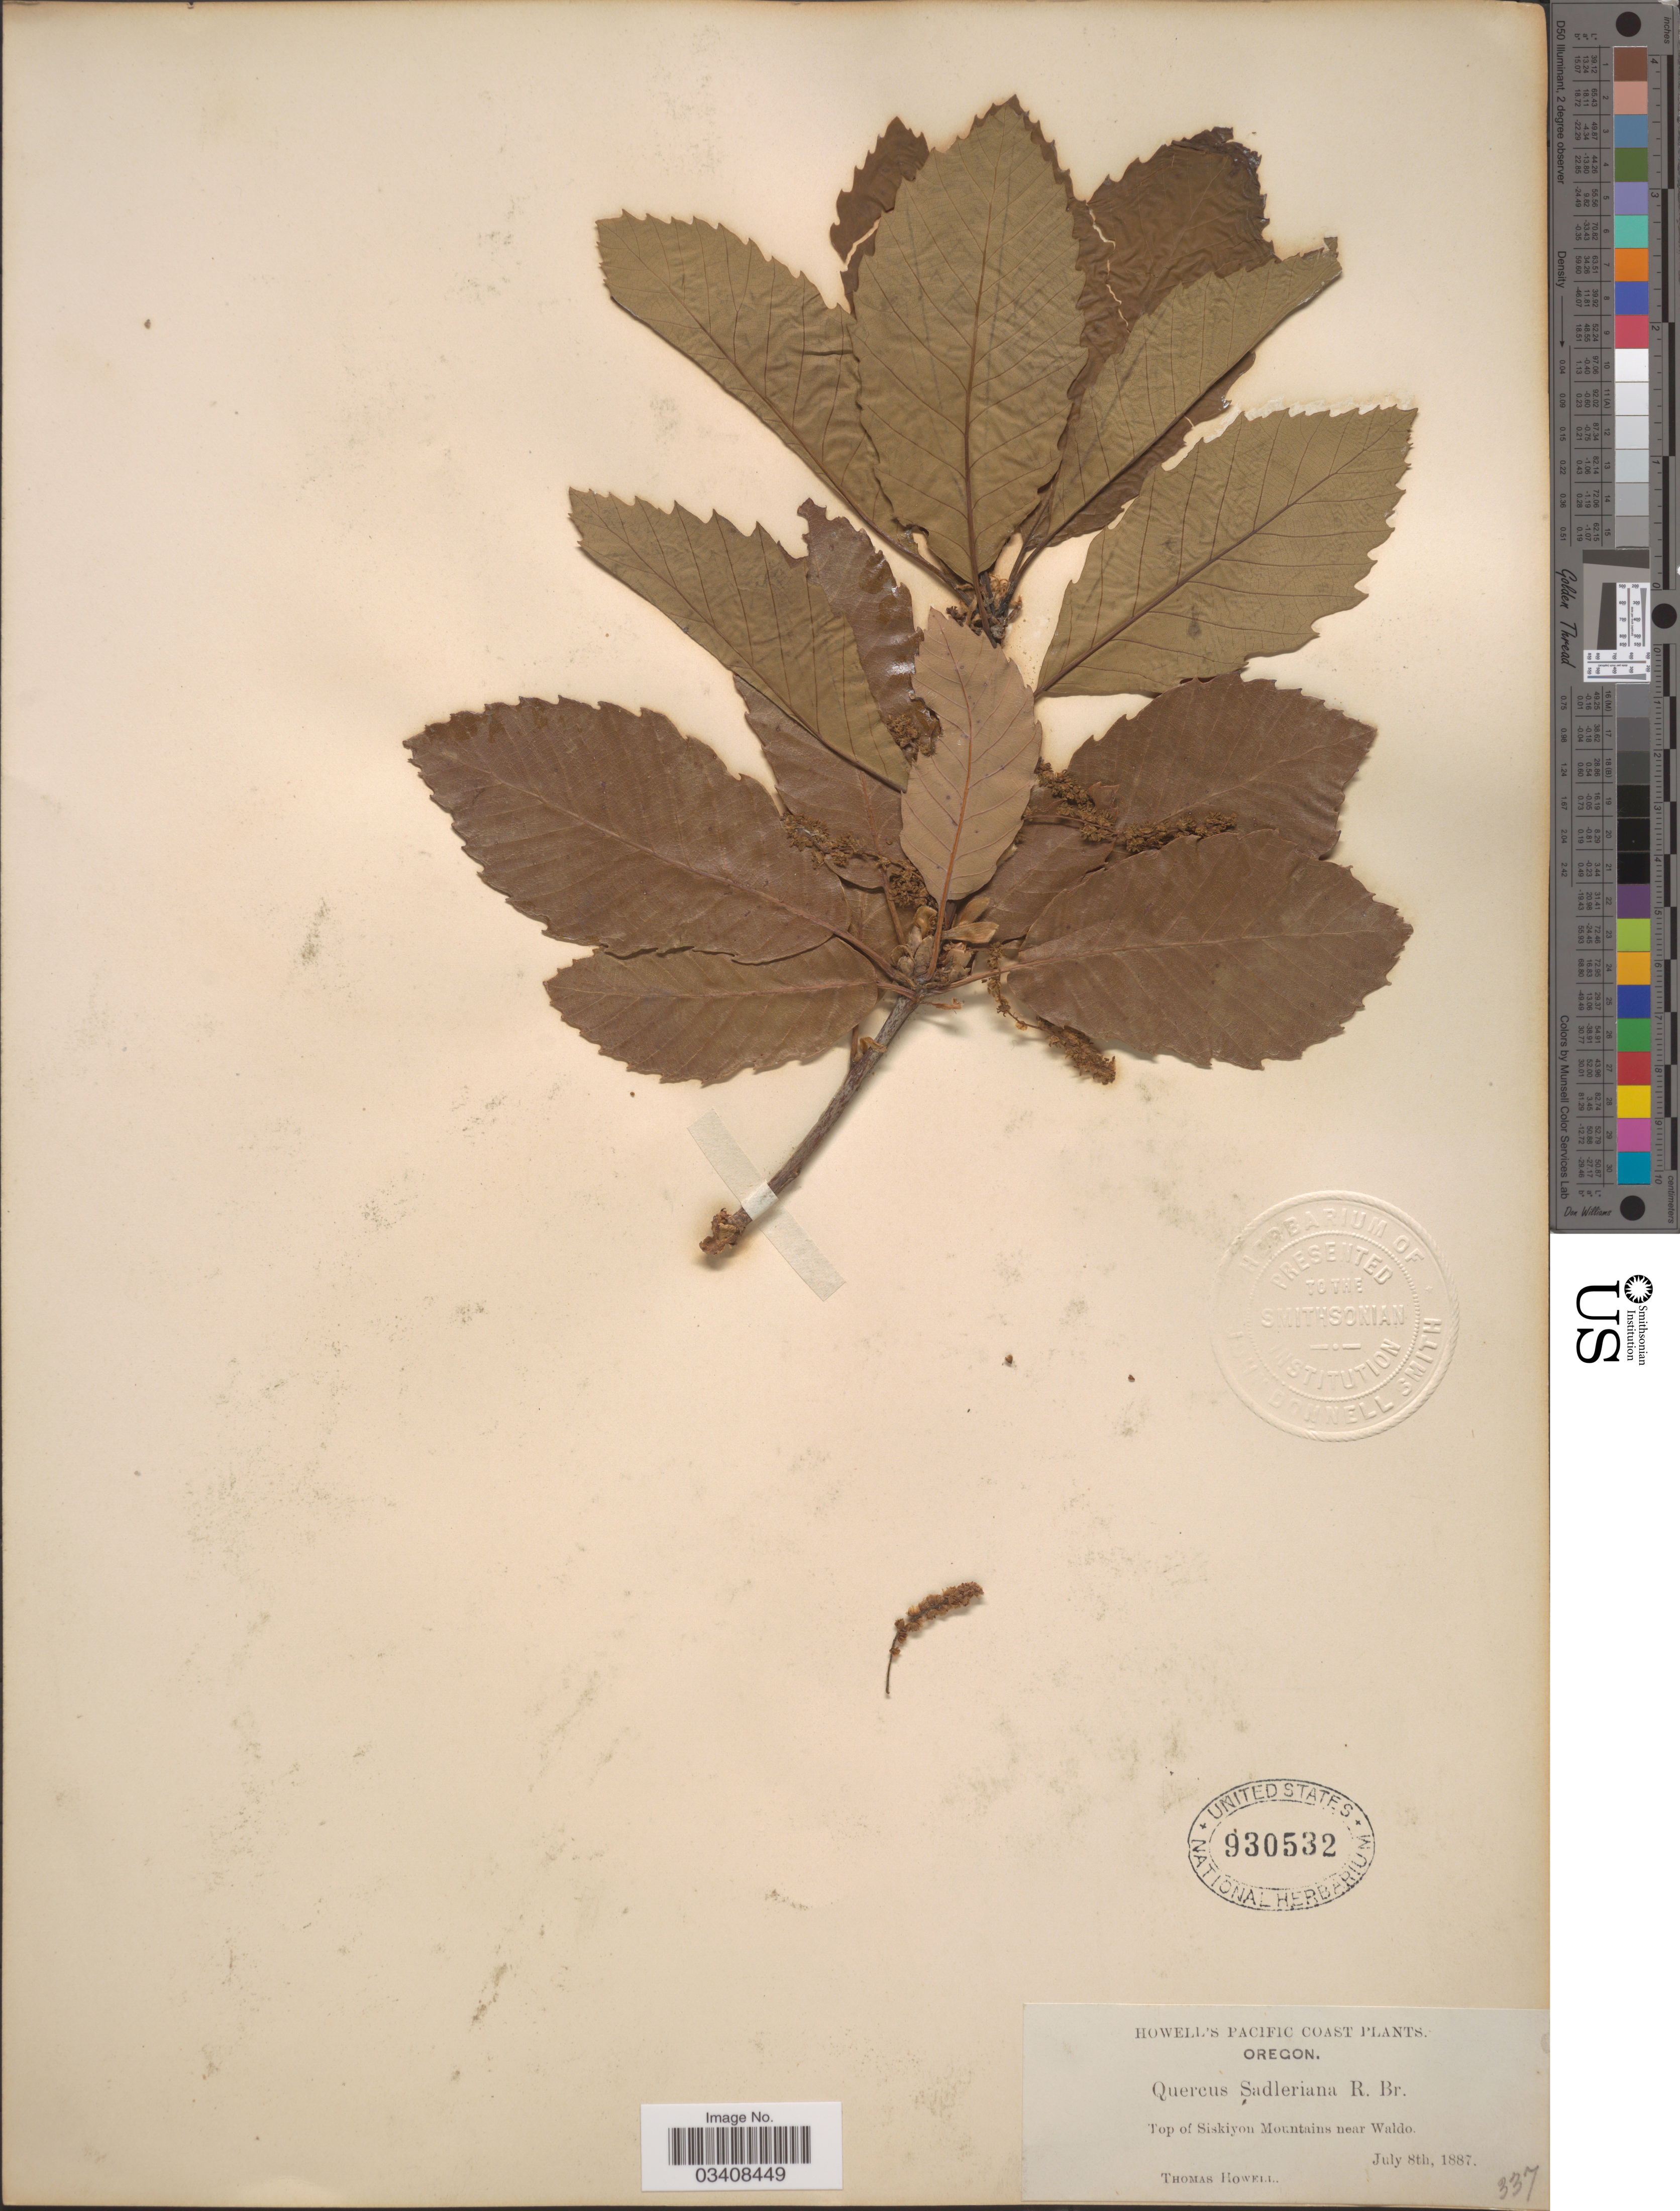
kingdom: Plantae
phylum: Tracheophyta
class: Magnoliopsida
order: Fagales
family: Fagaceae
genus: Quercus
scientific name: Quercus sadleriana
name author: R. Br.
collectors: T. Howell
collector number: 337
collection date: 1887-07-08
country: United States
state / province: Oregon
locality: Pacific Coast. Top of Siskiyou Mountains near Waldo.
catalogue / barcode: US 930532